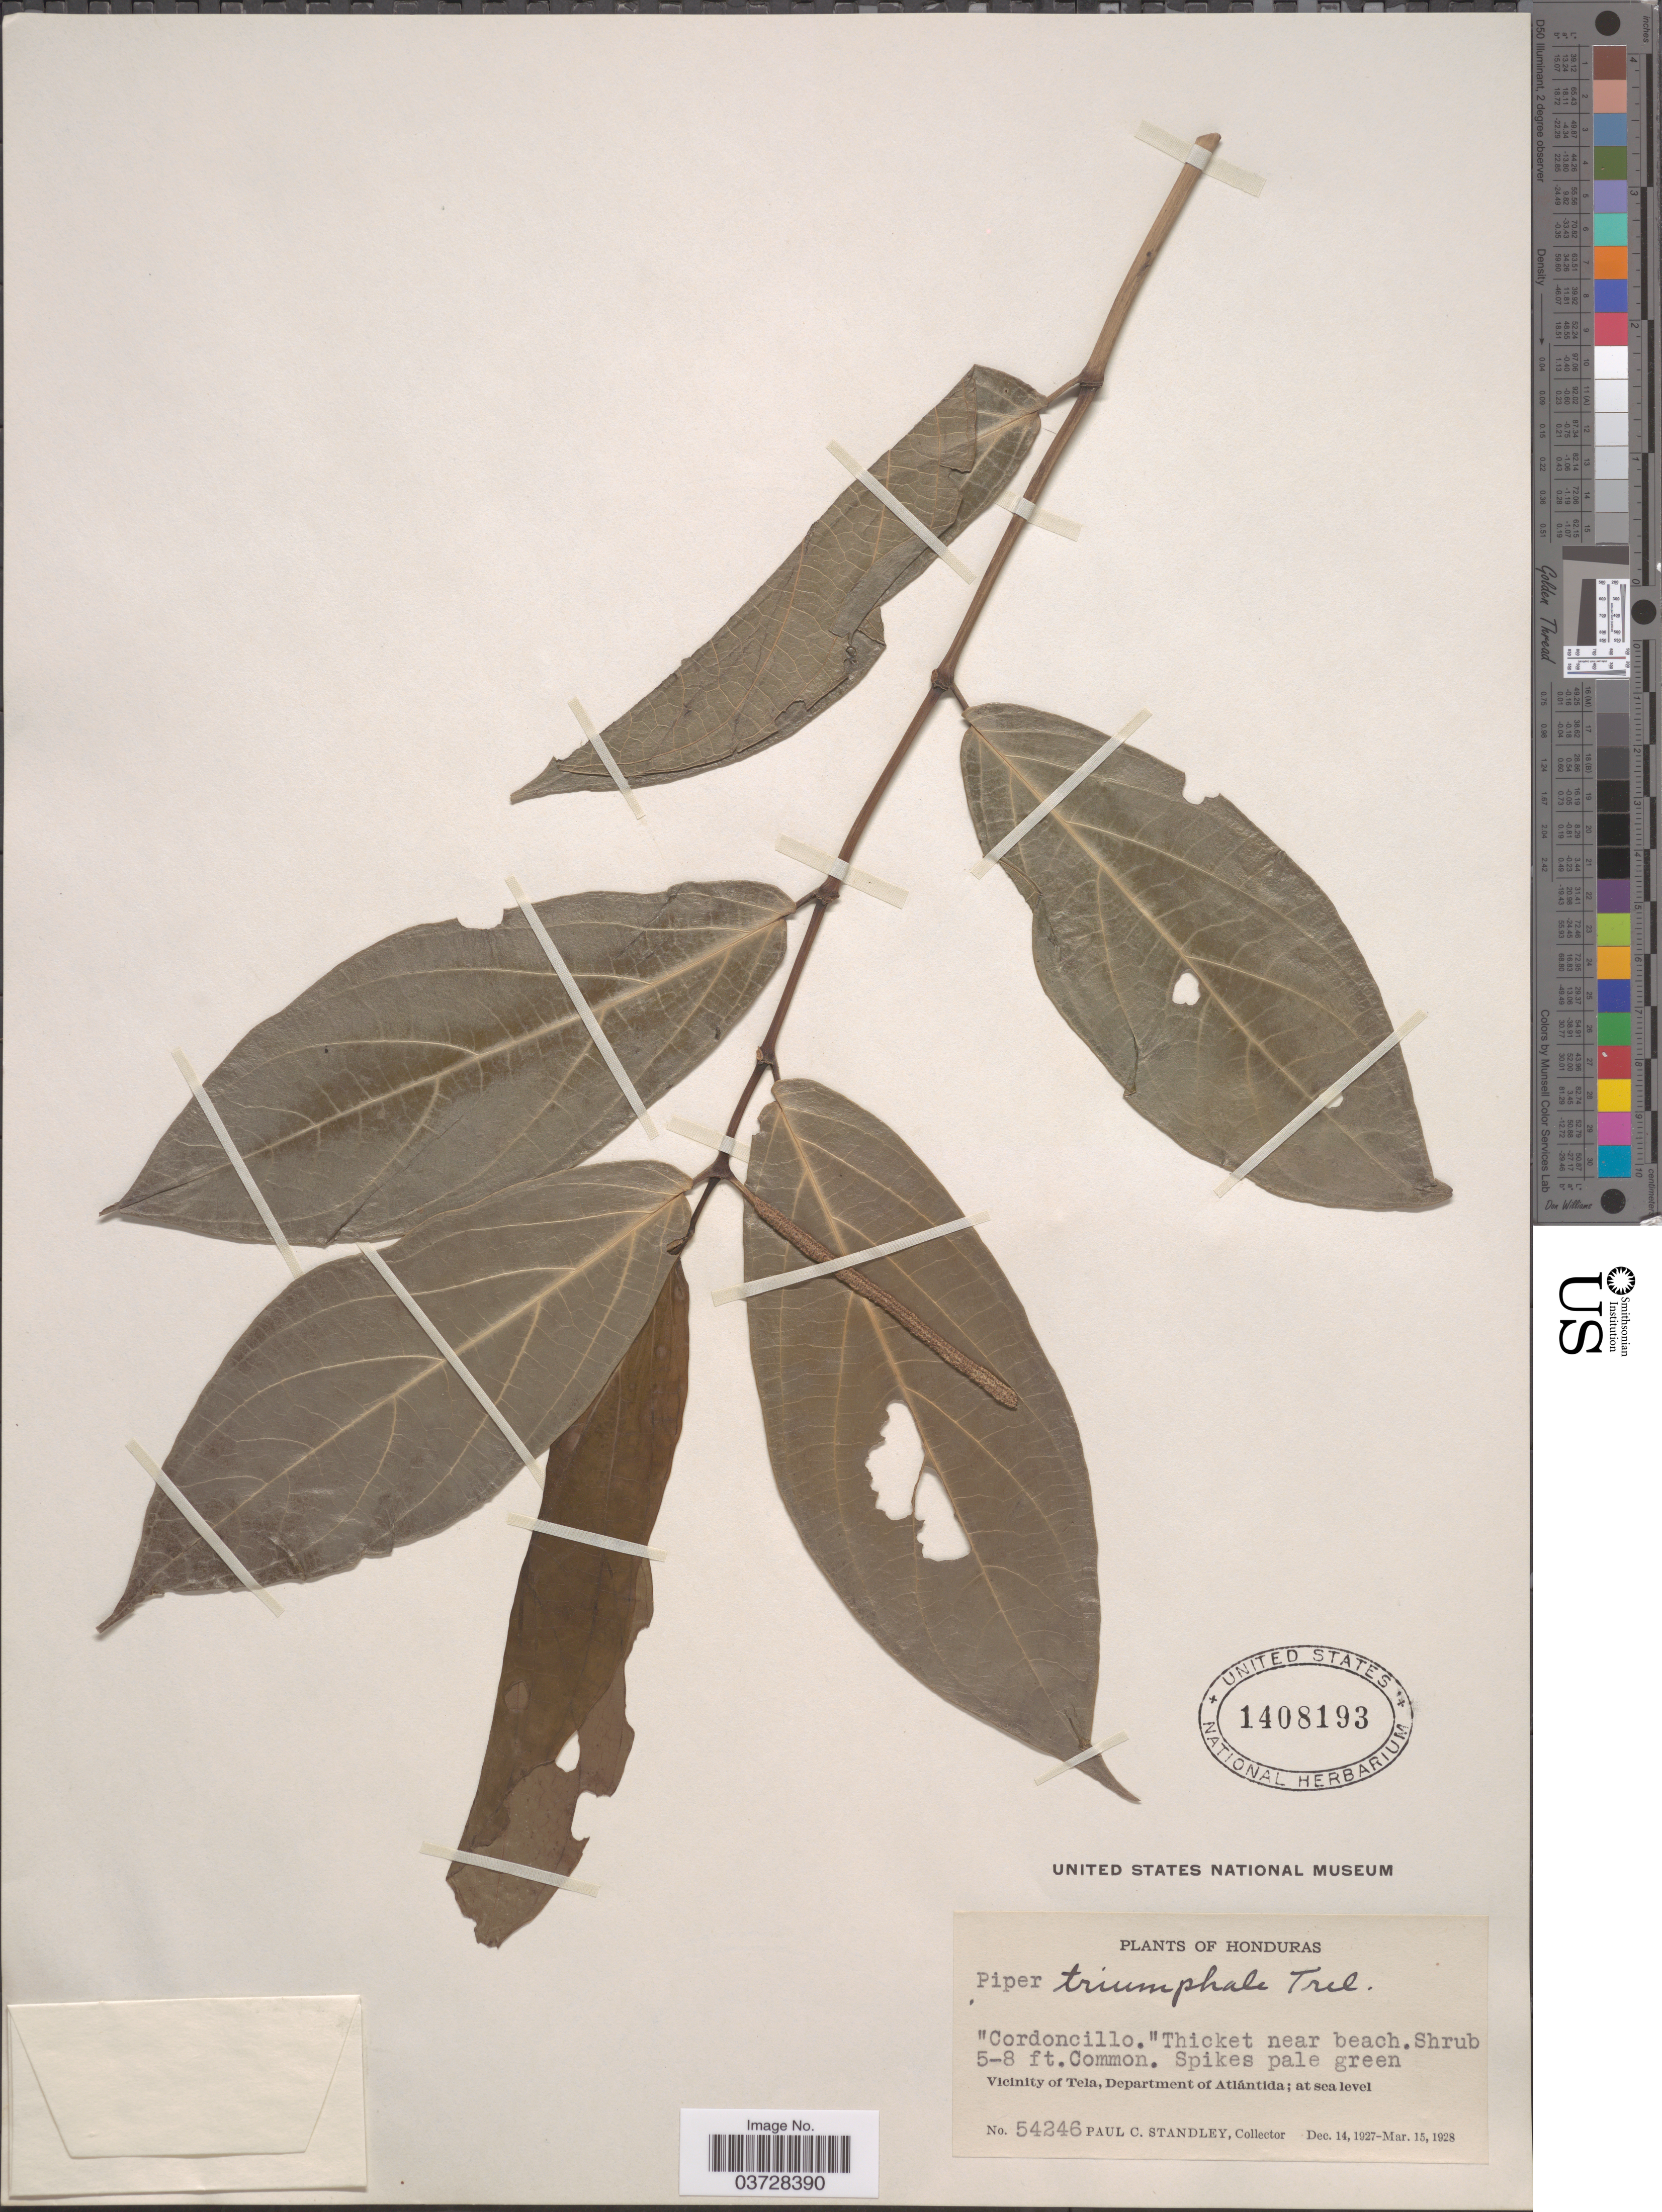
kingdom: Plantae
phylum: Tracheophyta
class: Magnoliopsida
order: Piperales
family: Piperaceae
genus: Piper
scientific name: Piper triumphale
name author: Trel.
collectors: P. C. Standley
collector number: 54246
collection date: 1927-12-14/1928-03-15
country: Honduras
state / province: Atlantida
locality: Vicinity of Tela, Department of Atlántida.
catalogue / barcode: US 1408193